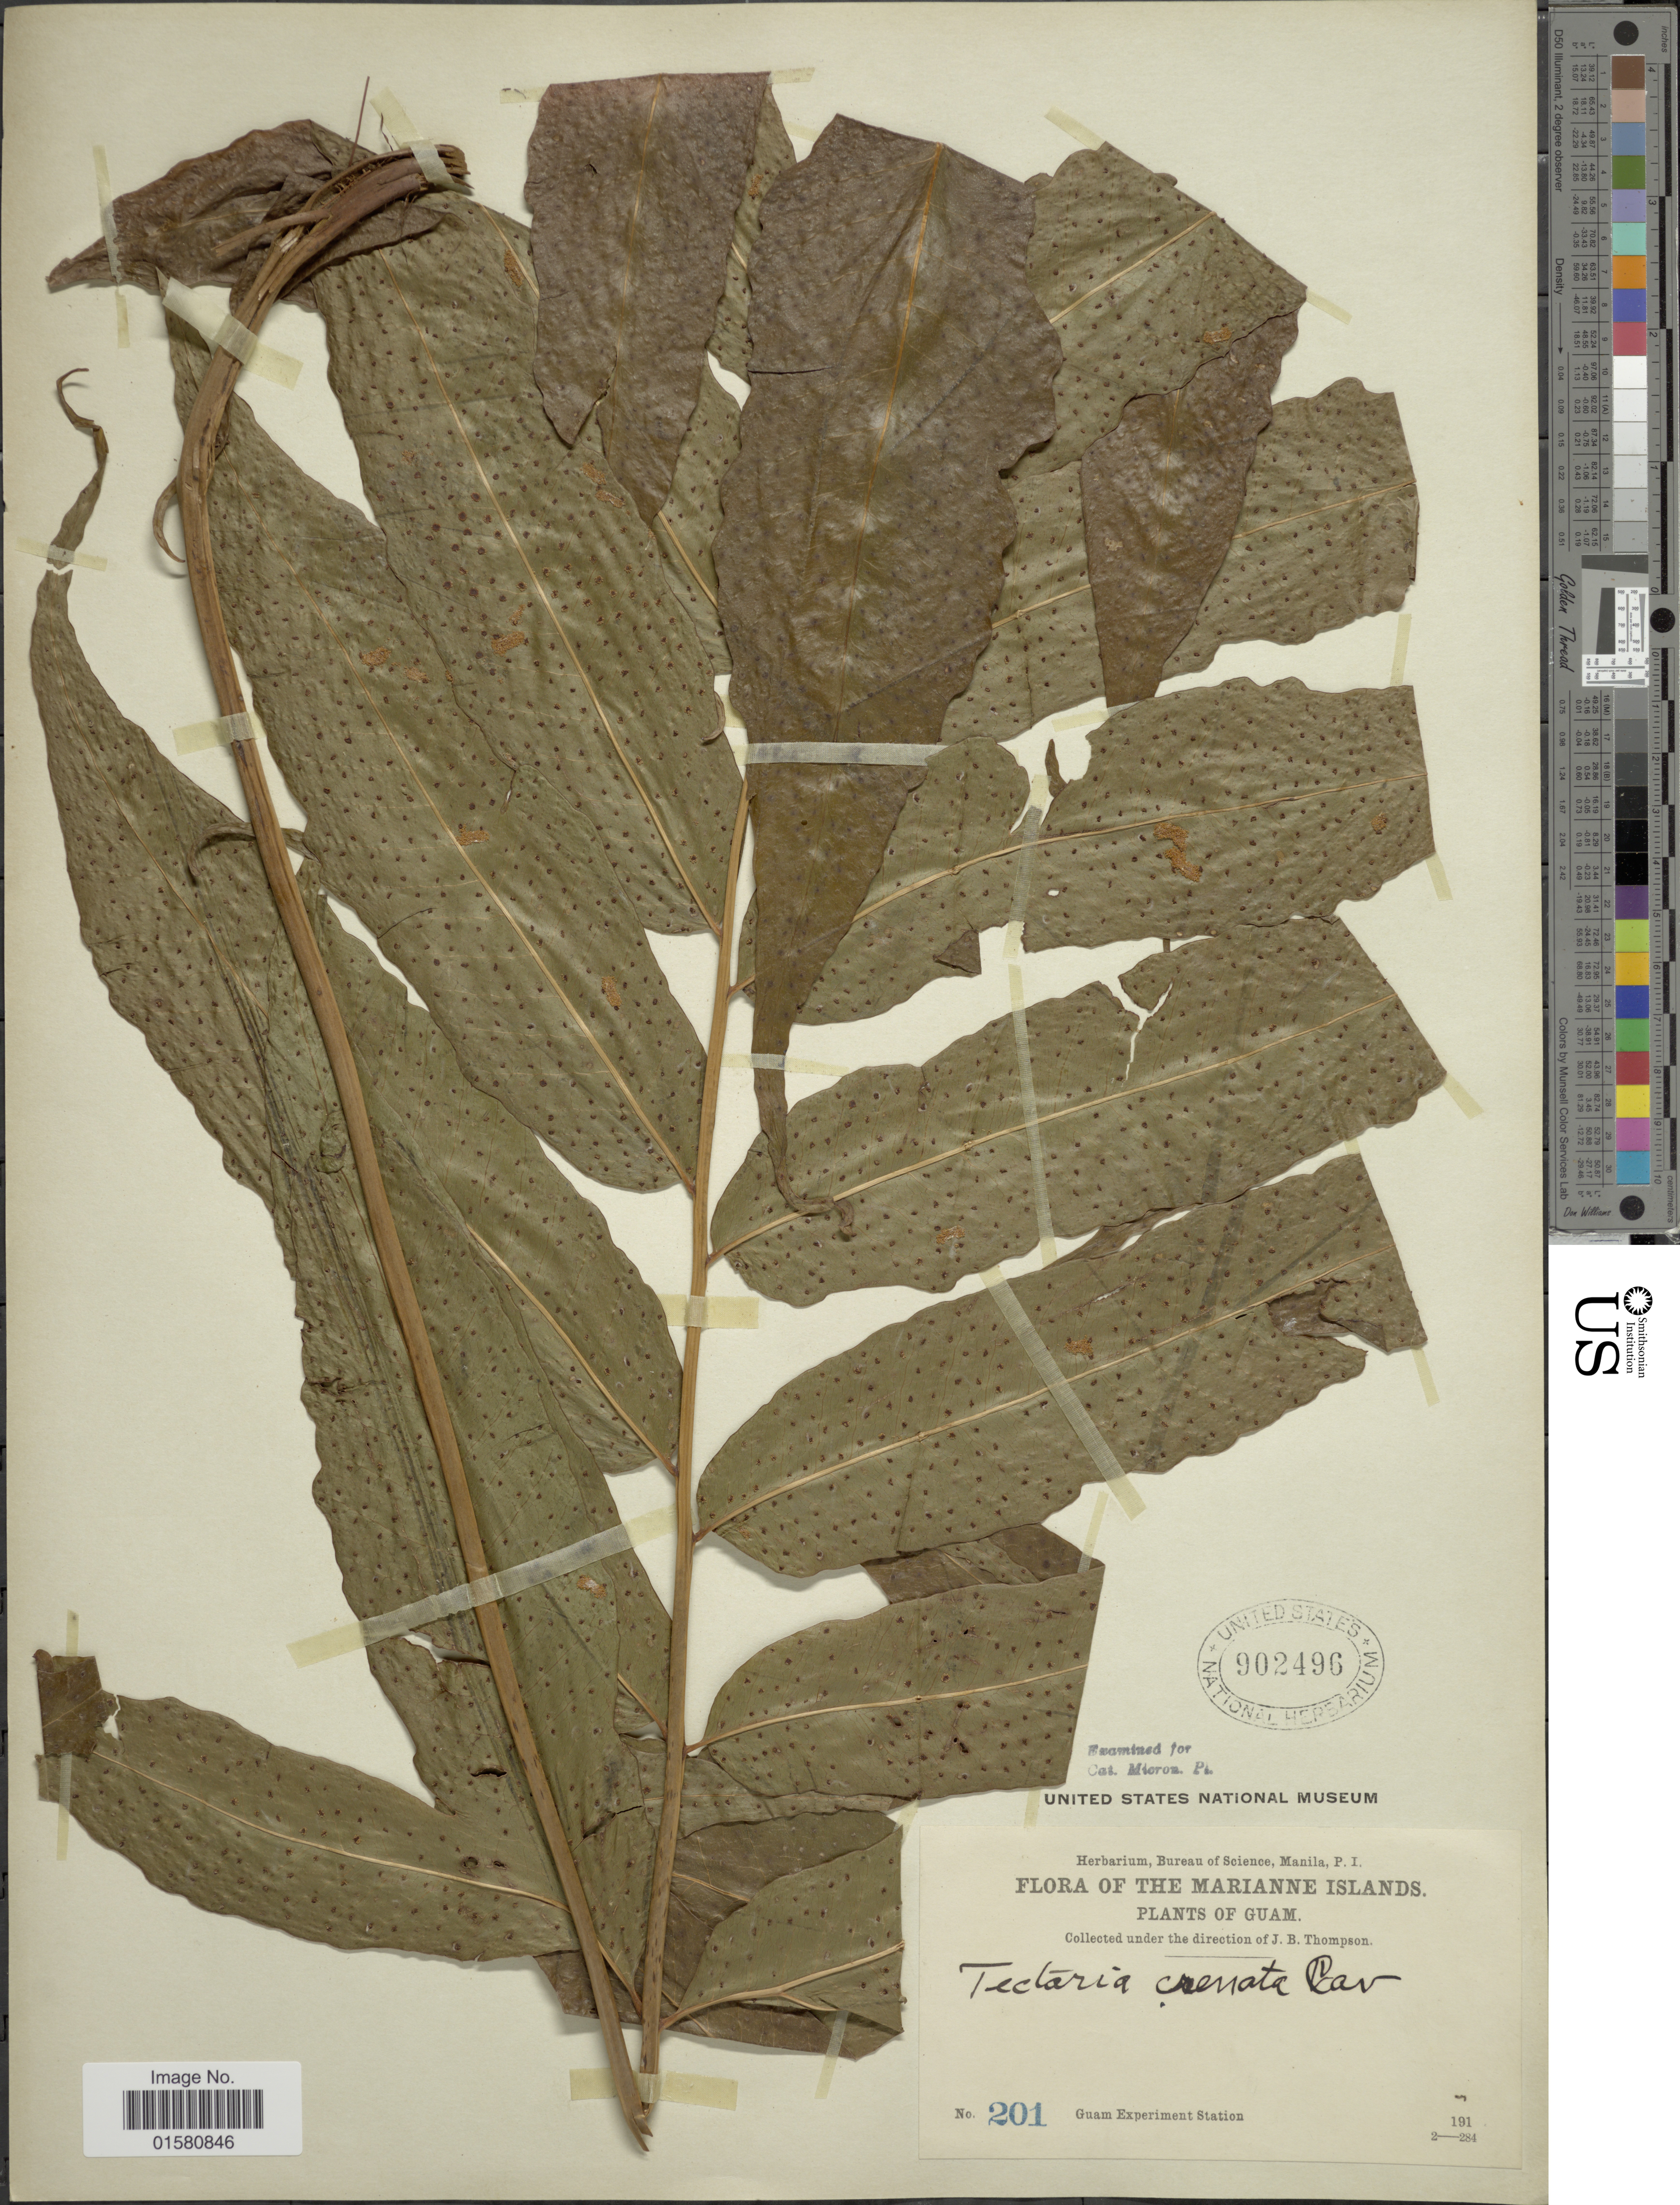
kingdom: Plantae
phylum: Tracheophyta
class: Polypodiopsida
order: Polypodiales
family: Tectariaceae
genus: Tectaria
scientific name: Tectaria crenata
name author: Cav.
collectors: Guam Exp. Sta.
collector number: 201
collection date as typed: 191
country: Northern Mariana Islands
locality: Guam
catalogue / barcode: US 902496